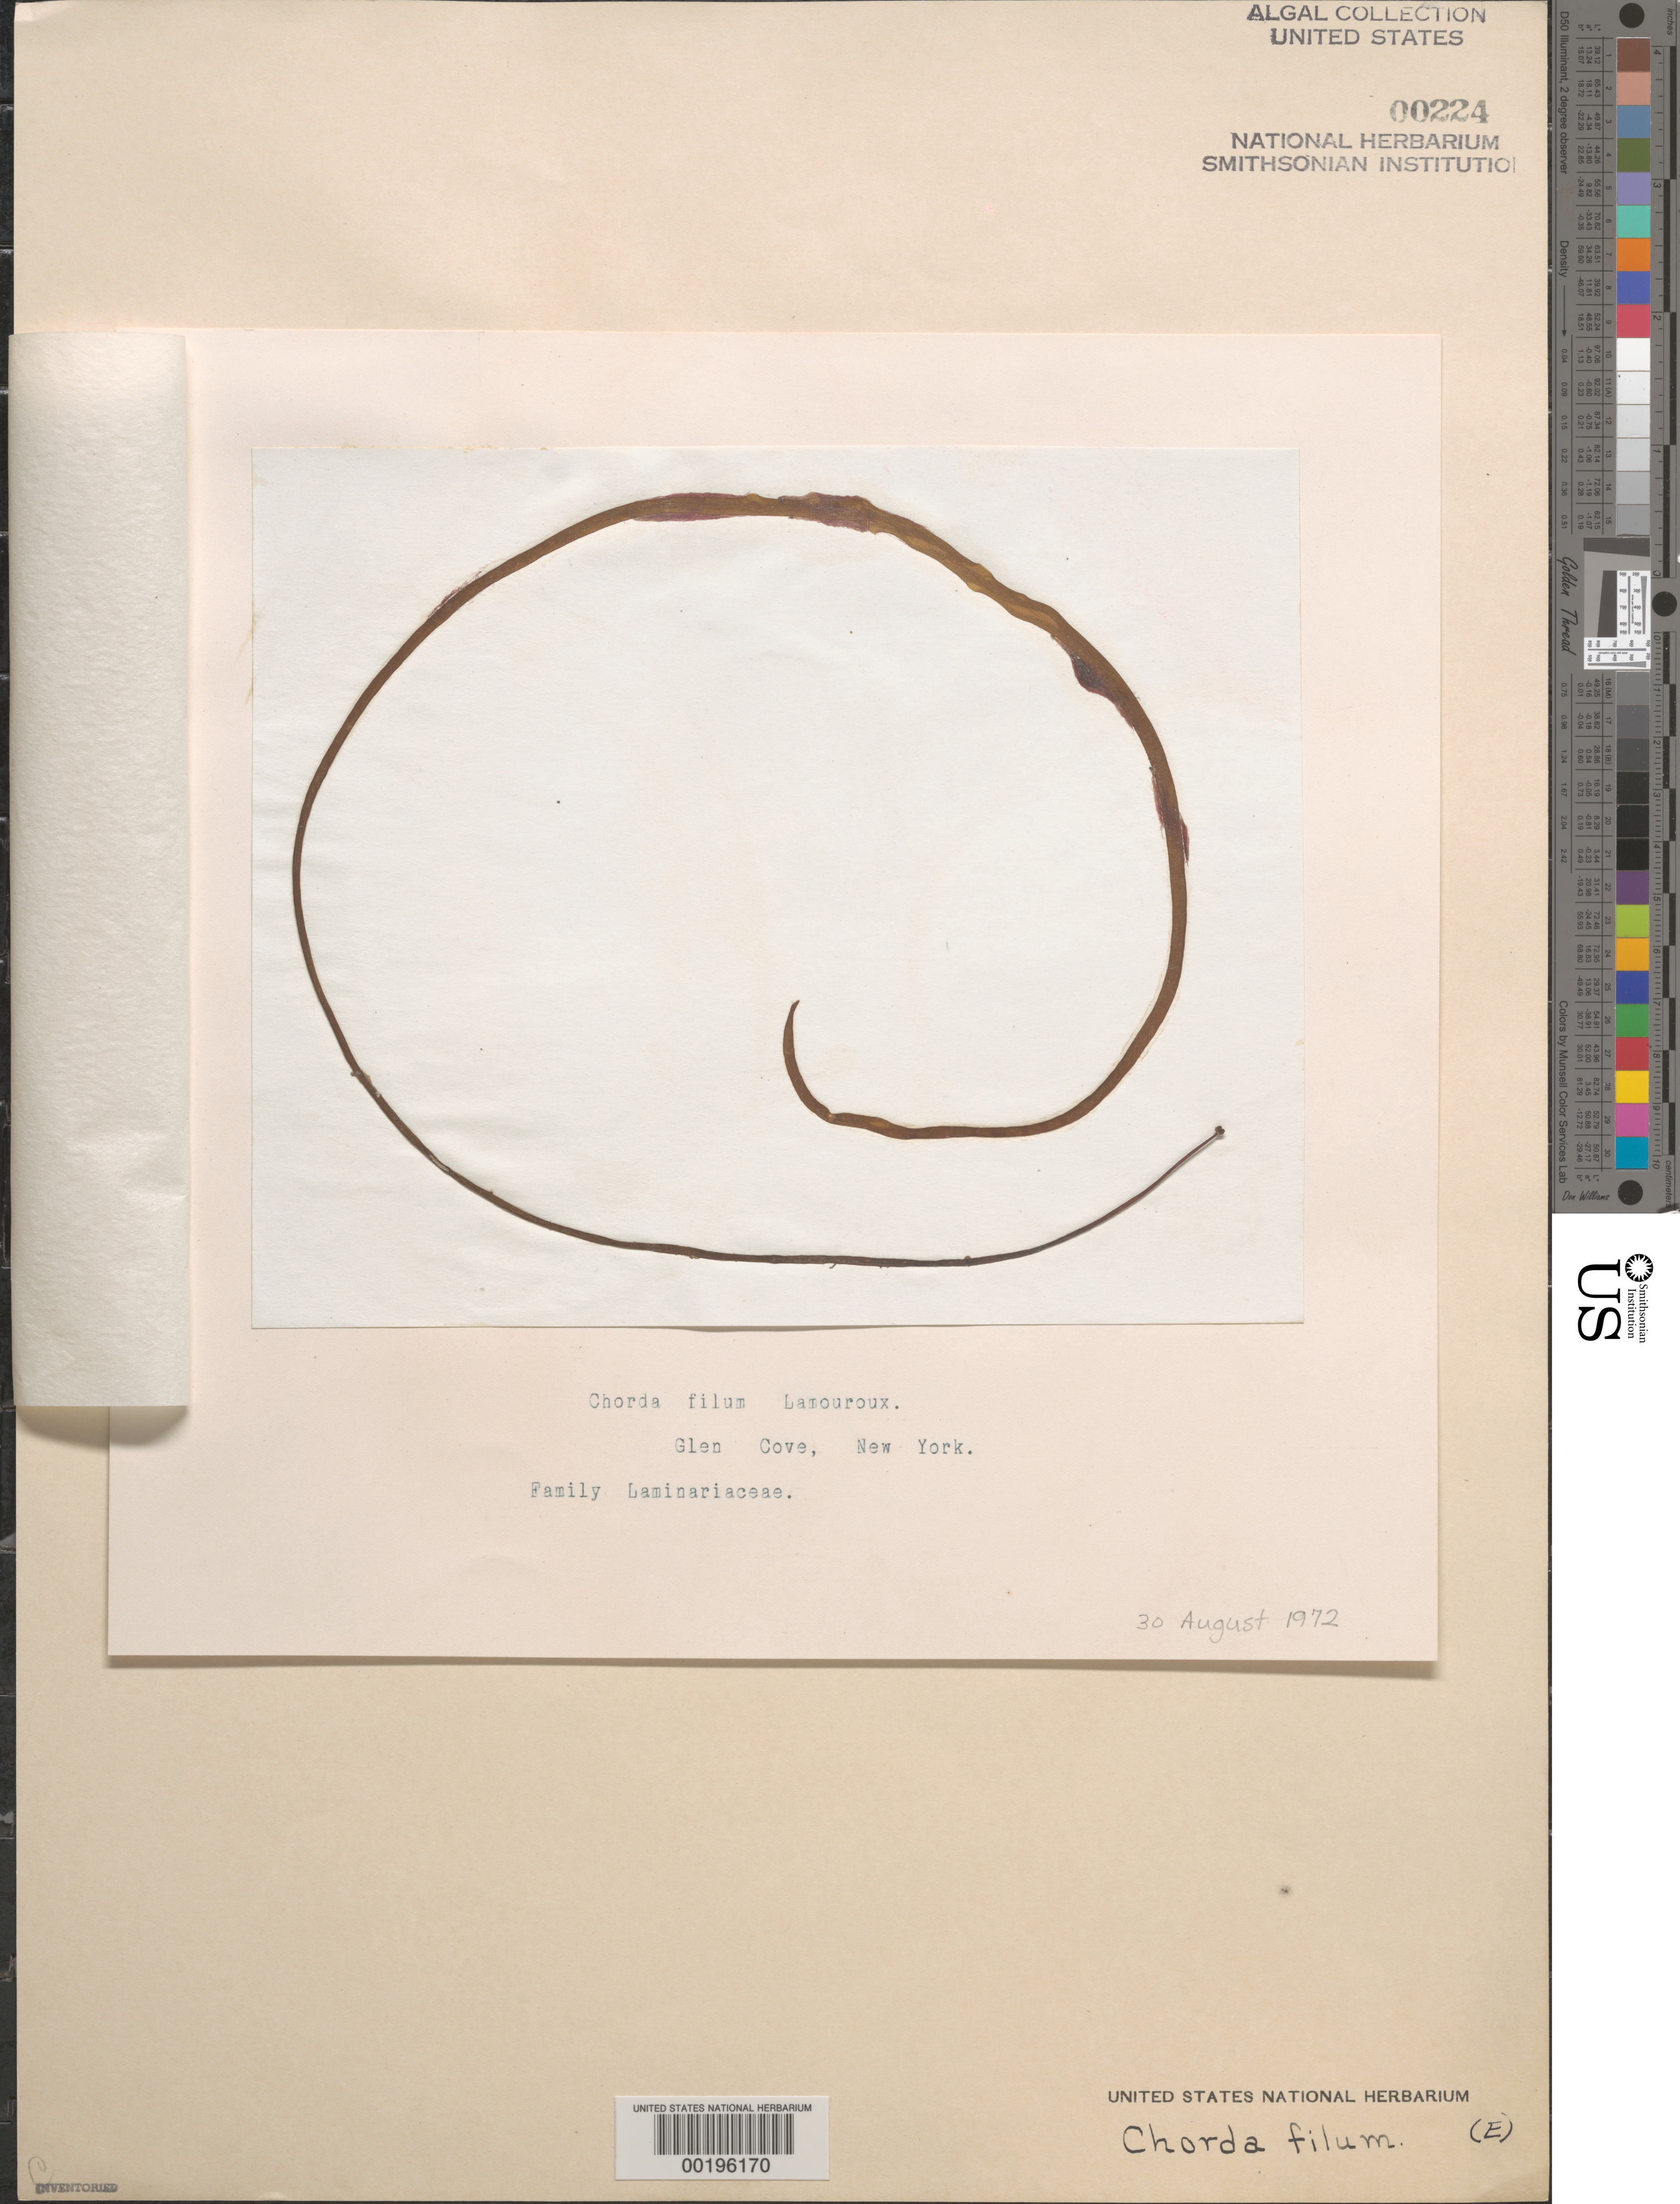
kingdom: Chromista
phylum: Ochrophyta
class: Phaeophyceae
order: Laminariales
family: Chordaceae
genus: Chorda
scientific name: Chorda filum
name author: (L.) Stackh.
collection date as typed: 30 Aug 1972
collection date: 1972-08-30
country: United States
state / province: New York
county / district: Nassau County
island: Long Island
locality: Glen Cove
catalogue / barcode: US 224